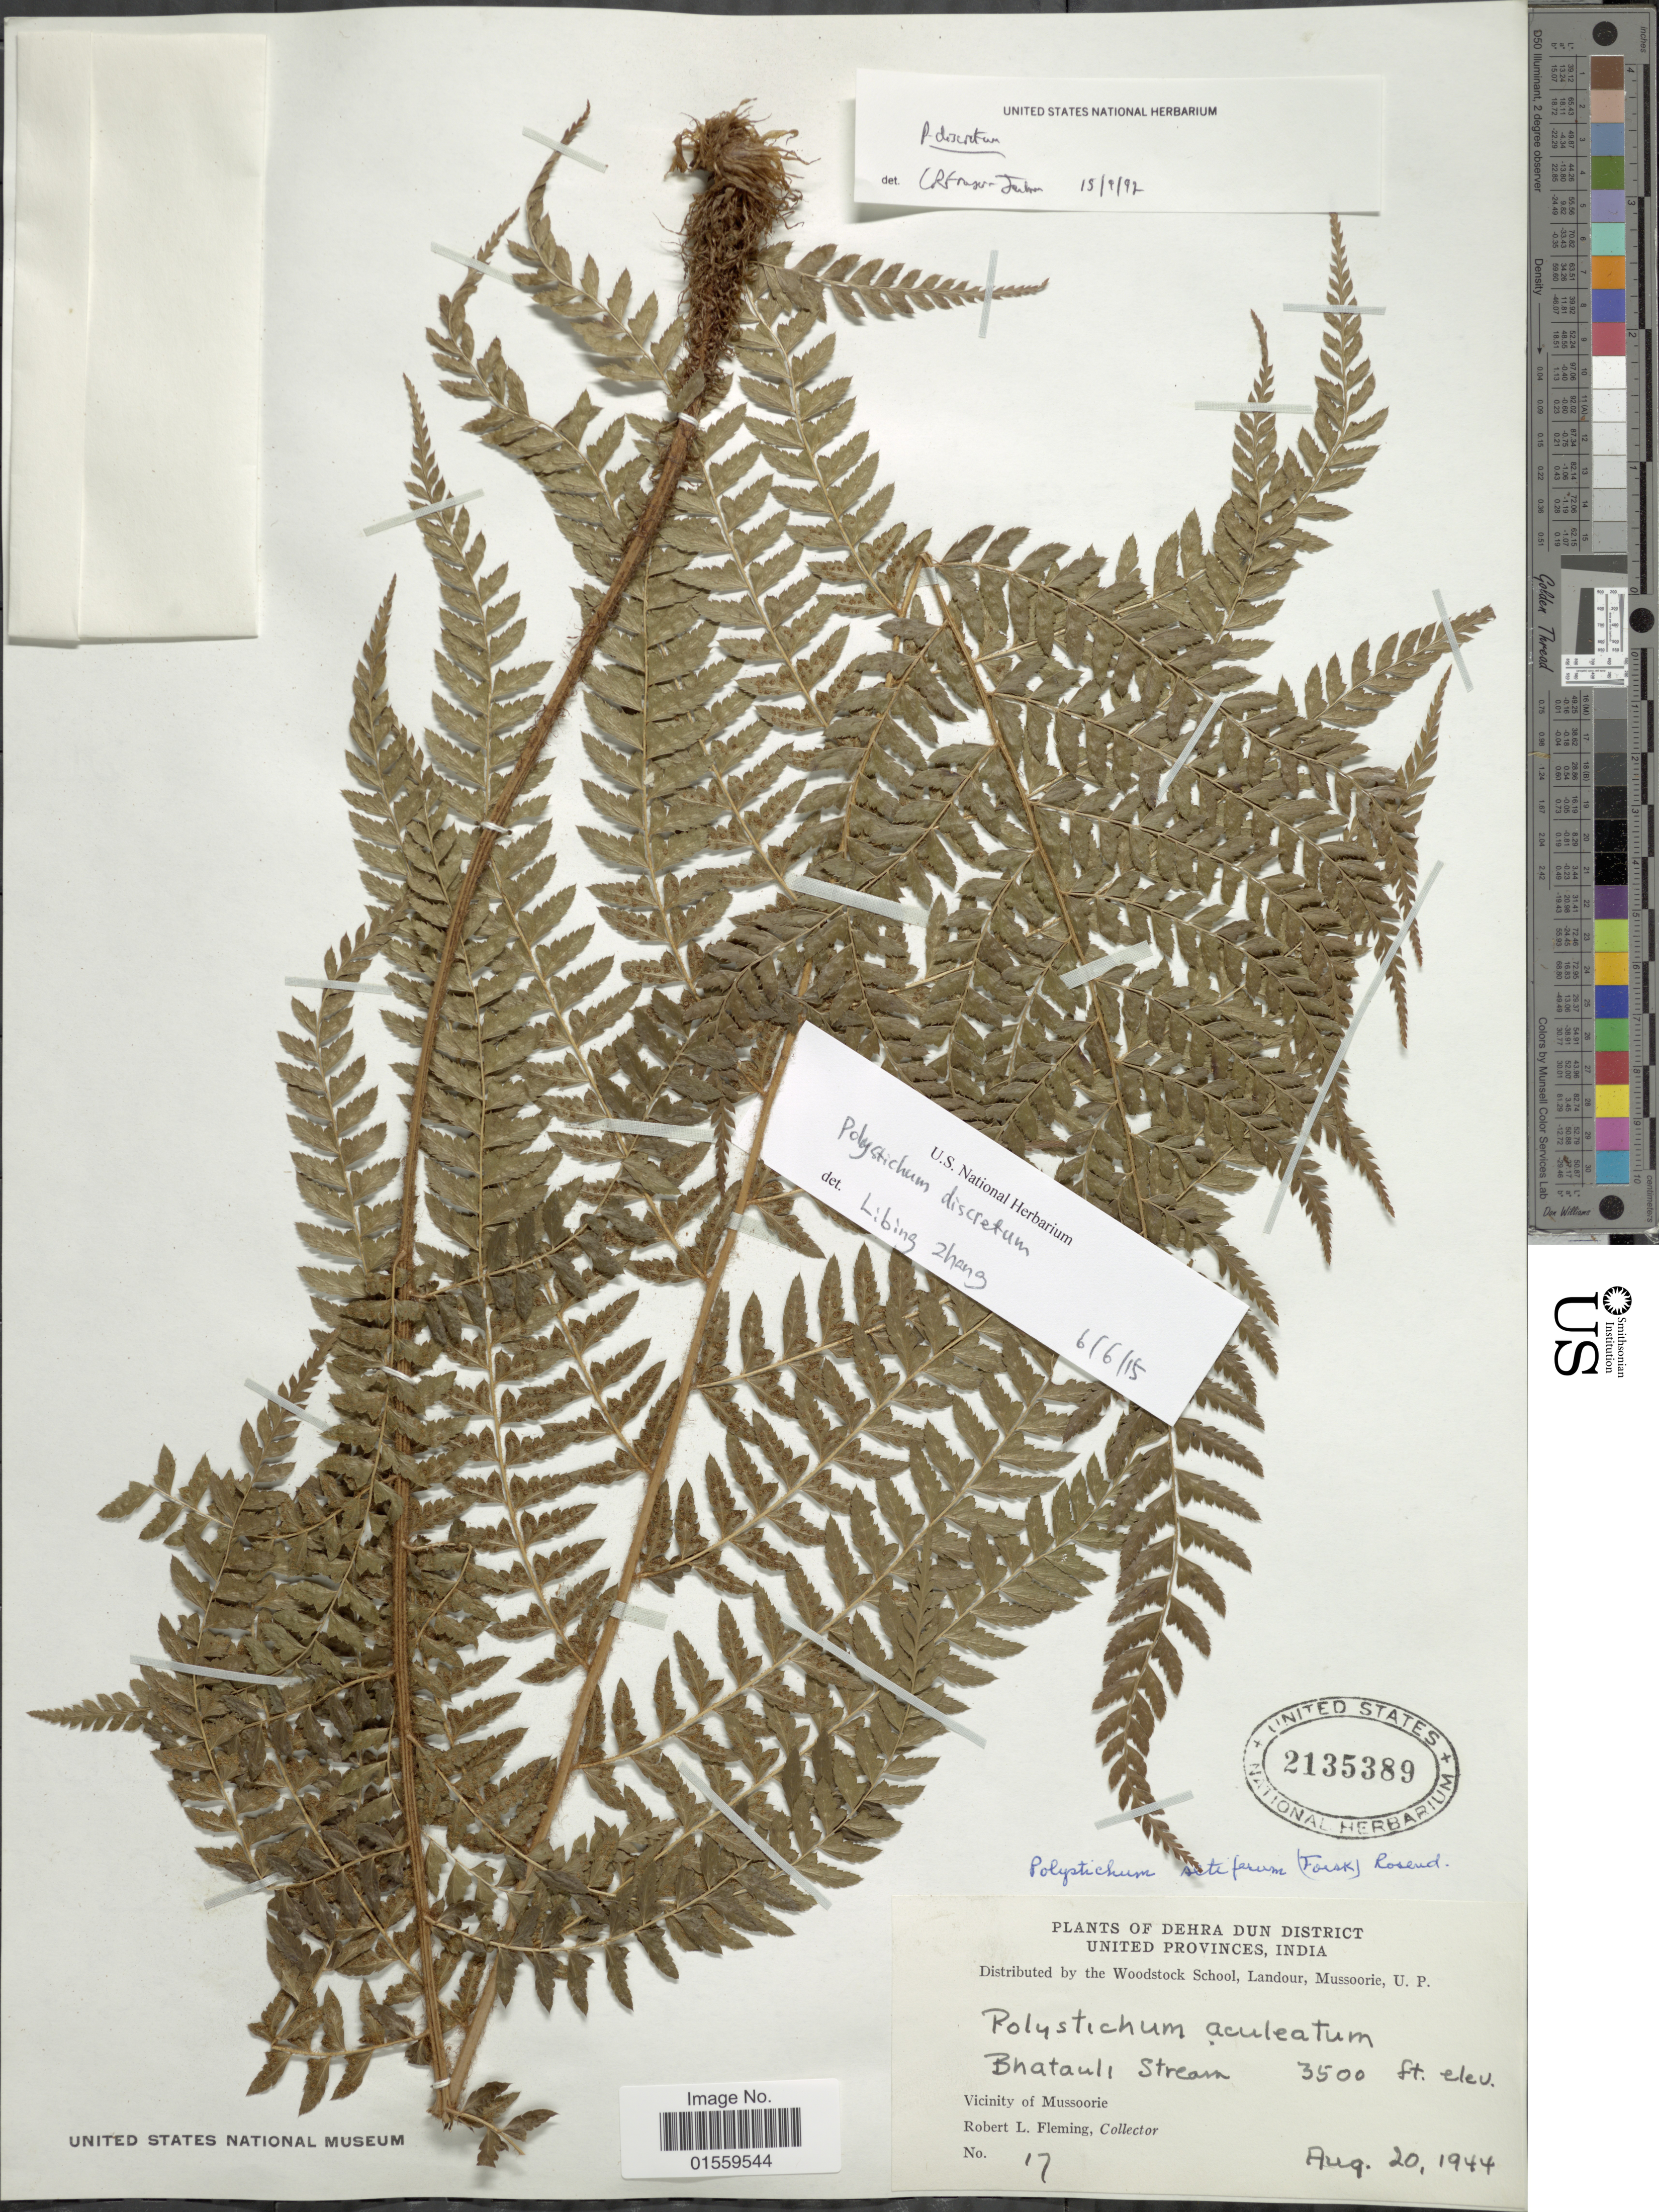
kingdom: Plantae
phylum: Tracheophyta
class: Polypodiopsida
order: Polypodiales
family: Dryopteridaceae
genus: Polystichum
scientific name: Polystichum setiferum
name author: (Forssk.) Moore ex Woynar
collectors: R. Fleming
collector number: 17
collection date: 1944-08-20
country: India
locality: Dehra Dun District United Provinces, India, Bhatauli Stream, Vicinity of Mussoorie.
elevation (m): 1067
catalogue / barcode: US 2135389